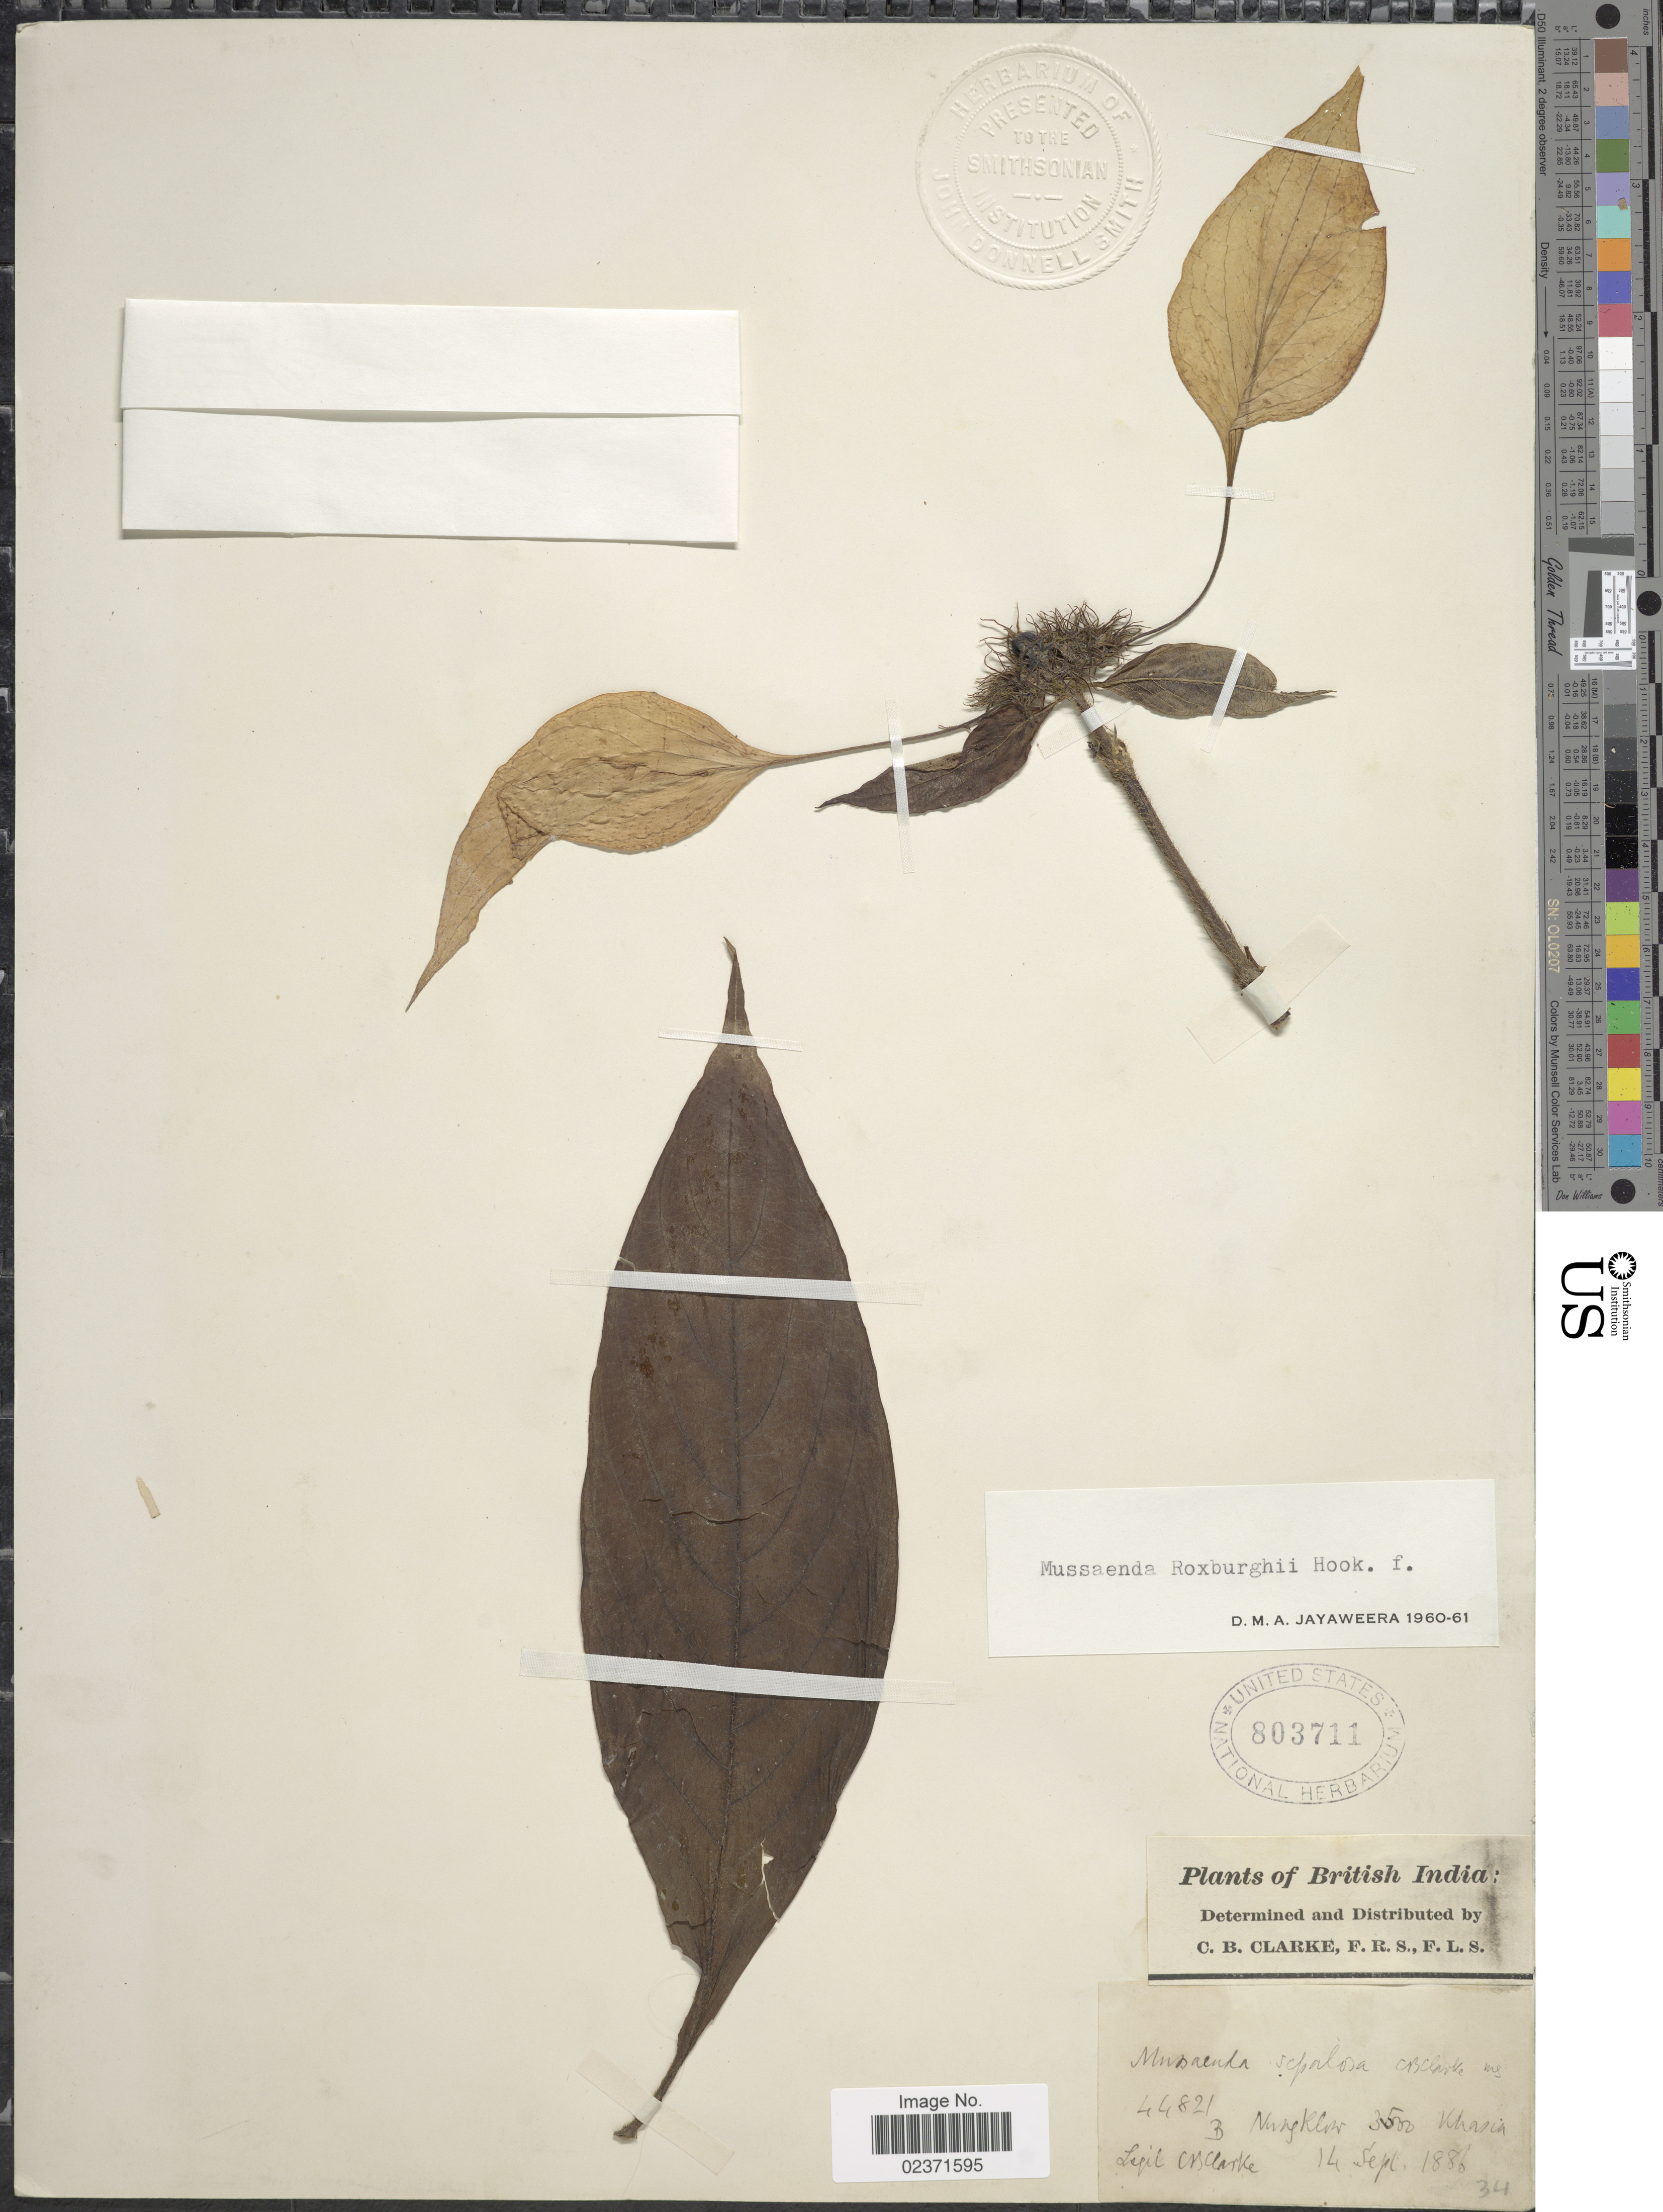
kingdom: Plantae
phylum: Tracheophyta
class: Magnoliopsida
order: Gentianales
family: Rubiaceae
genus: Mussaenda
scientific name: Mussaenda roxburghii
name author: Hook. f.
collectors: C. B. Clarke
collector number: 44821B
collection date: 1886-09-14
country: India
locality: British India. Nungklow Khasia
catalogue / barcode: US 803711